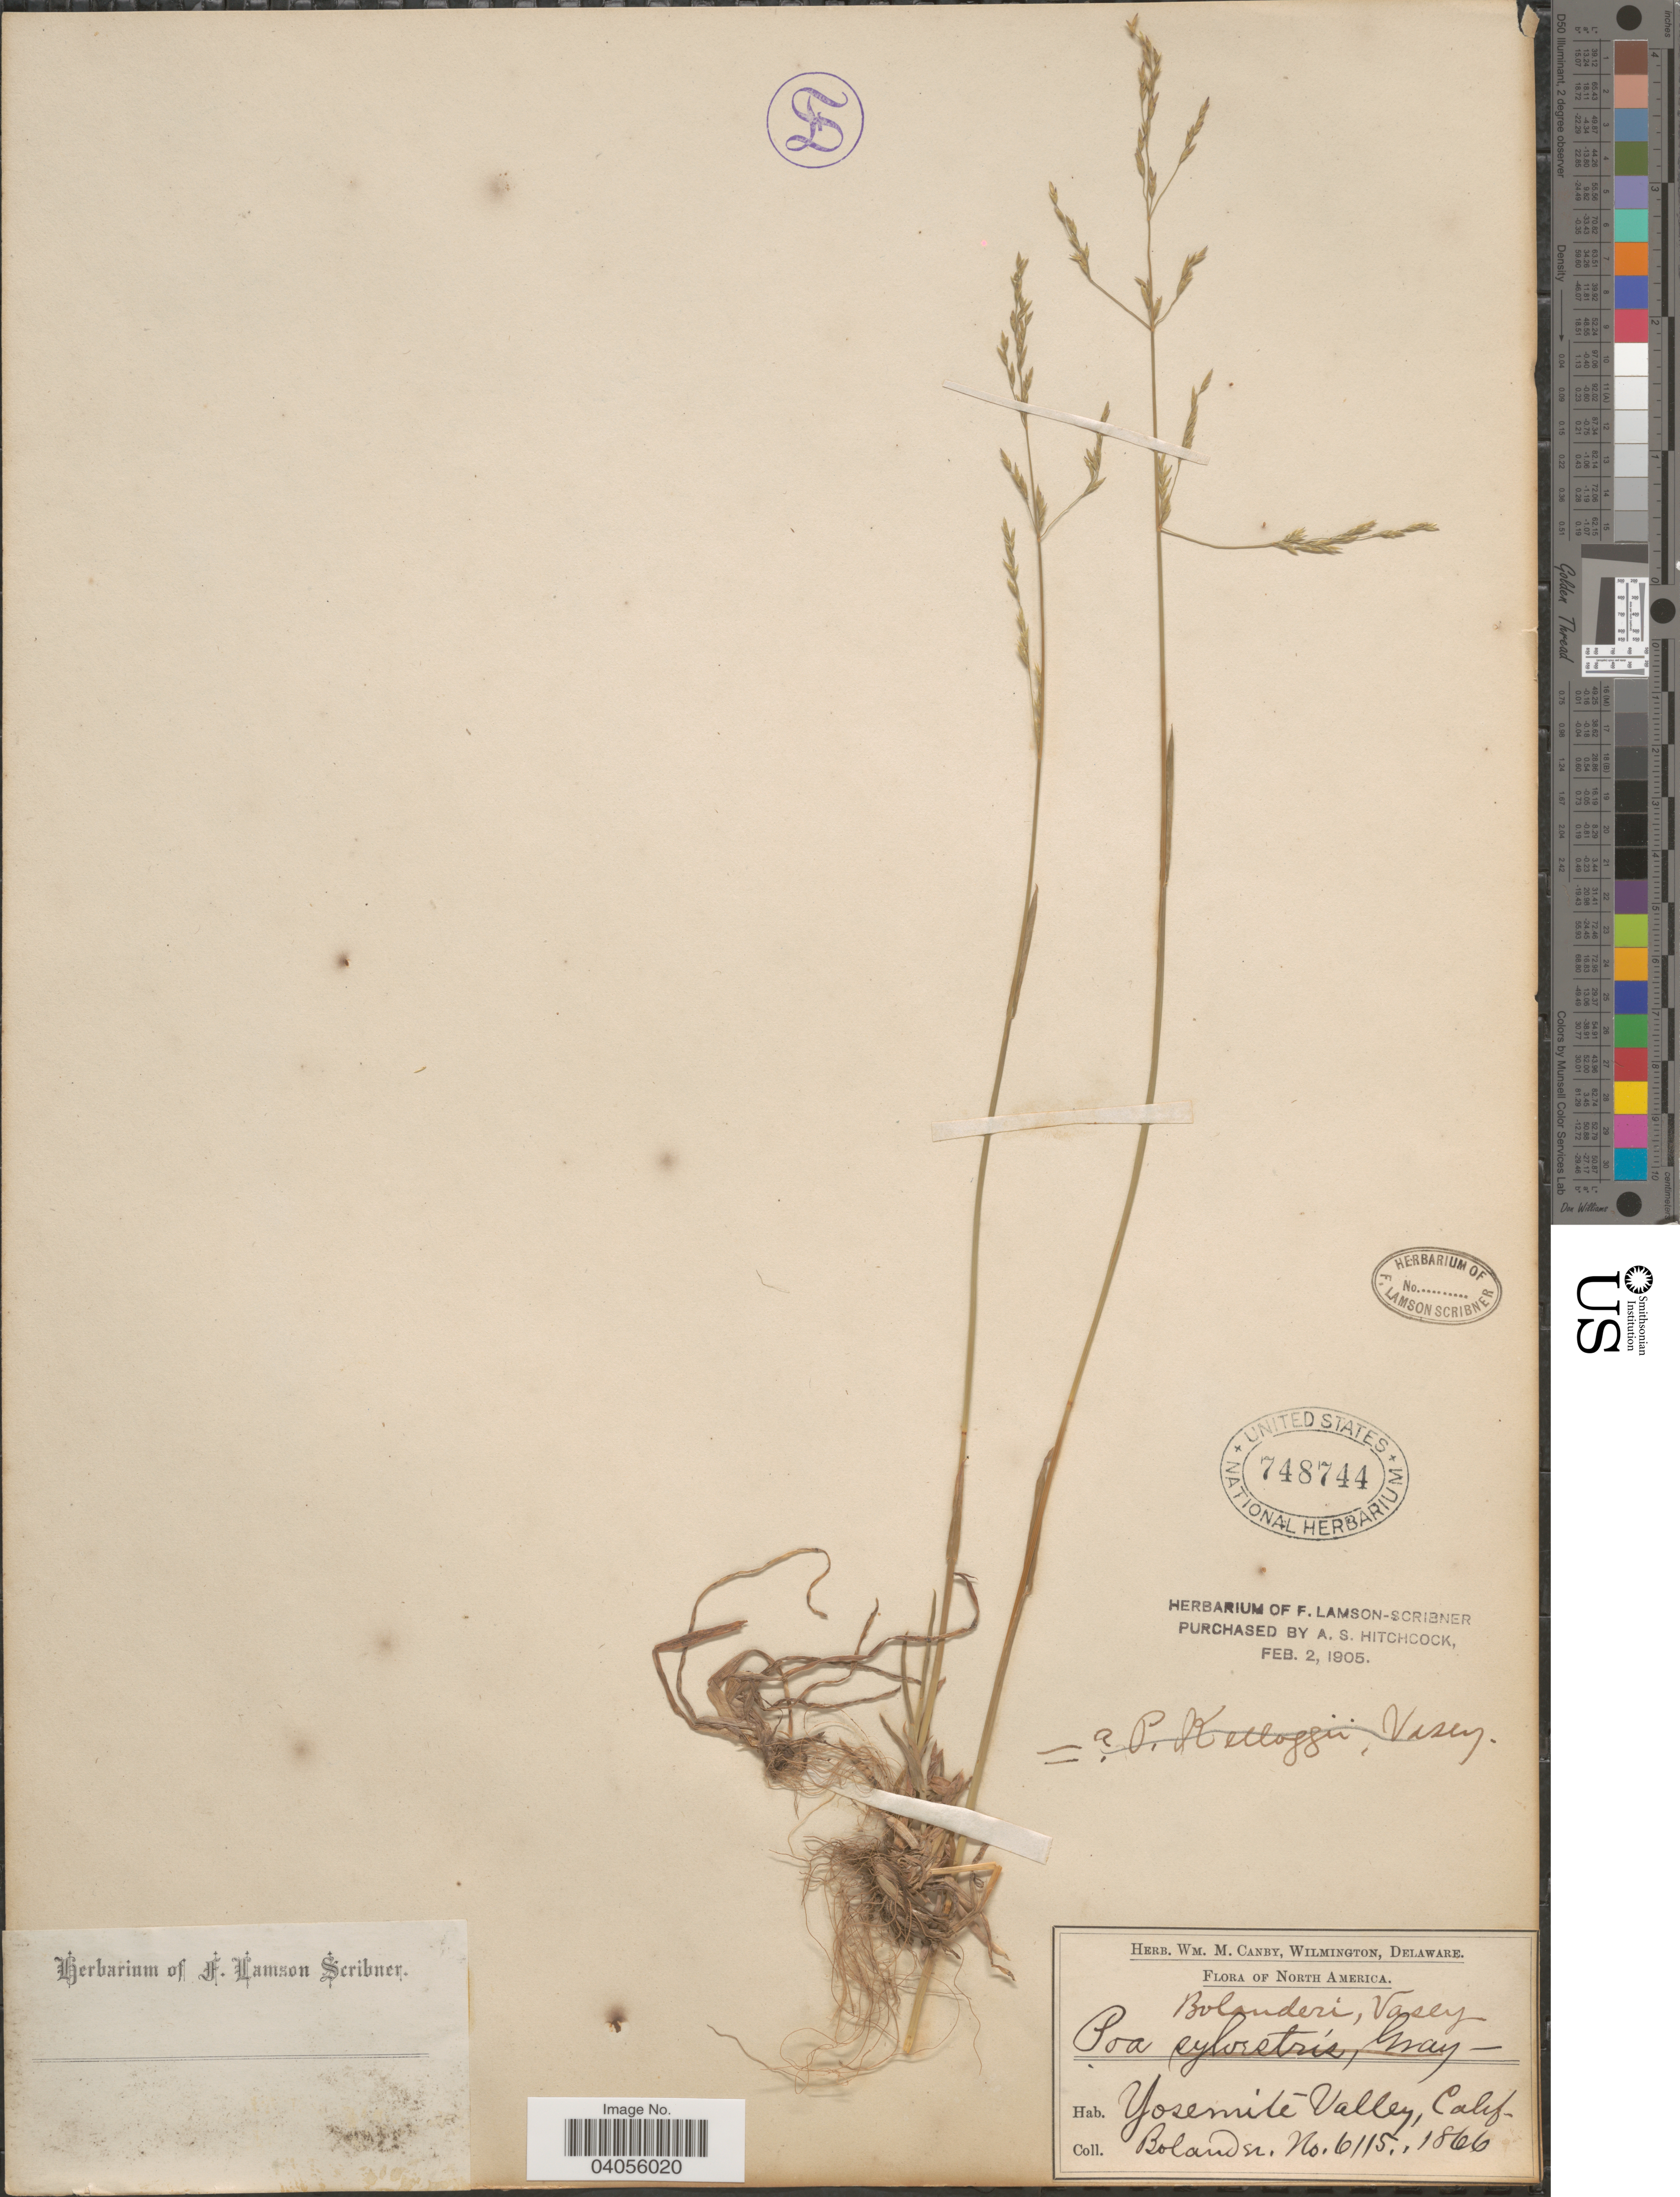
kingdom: Plantae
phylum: Tracheophyta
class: Liliopsida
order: Poales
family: Poaceae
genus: Poa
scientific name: Poa bolanderi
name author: Vasey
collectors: -. Bolander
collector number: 6115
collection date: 1866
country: United States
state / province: California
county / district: Mariposa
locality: Yosemite Valley.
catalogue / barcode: US 748744